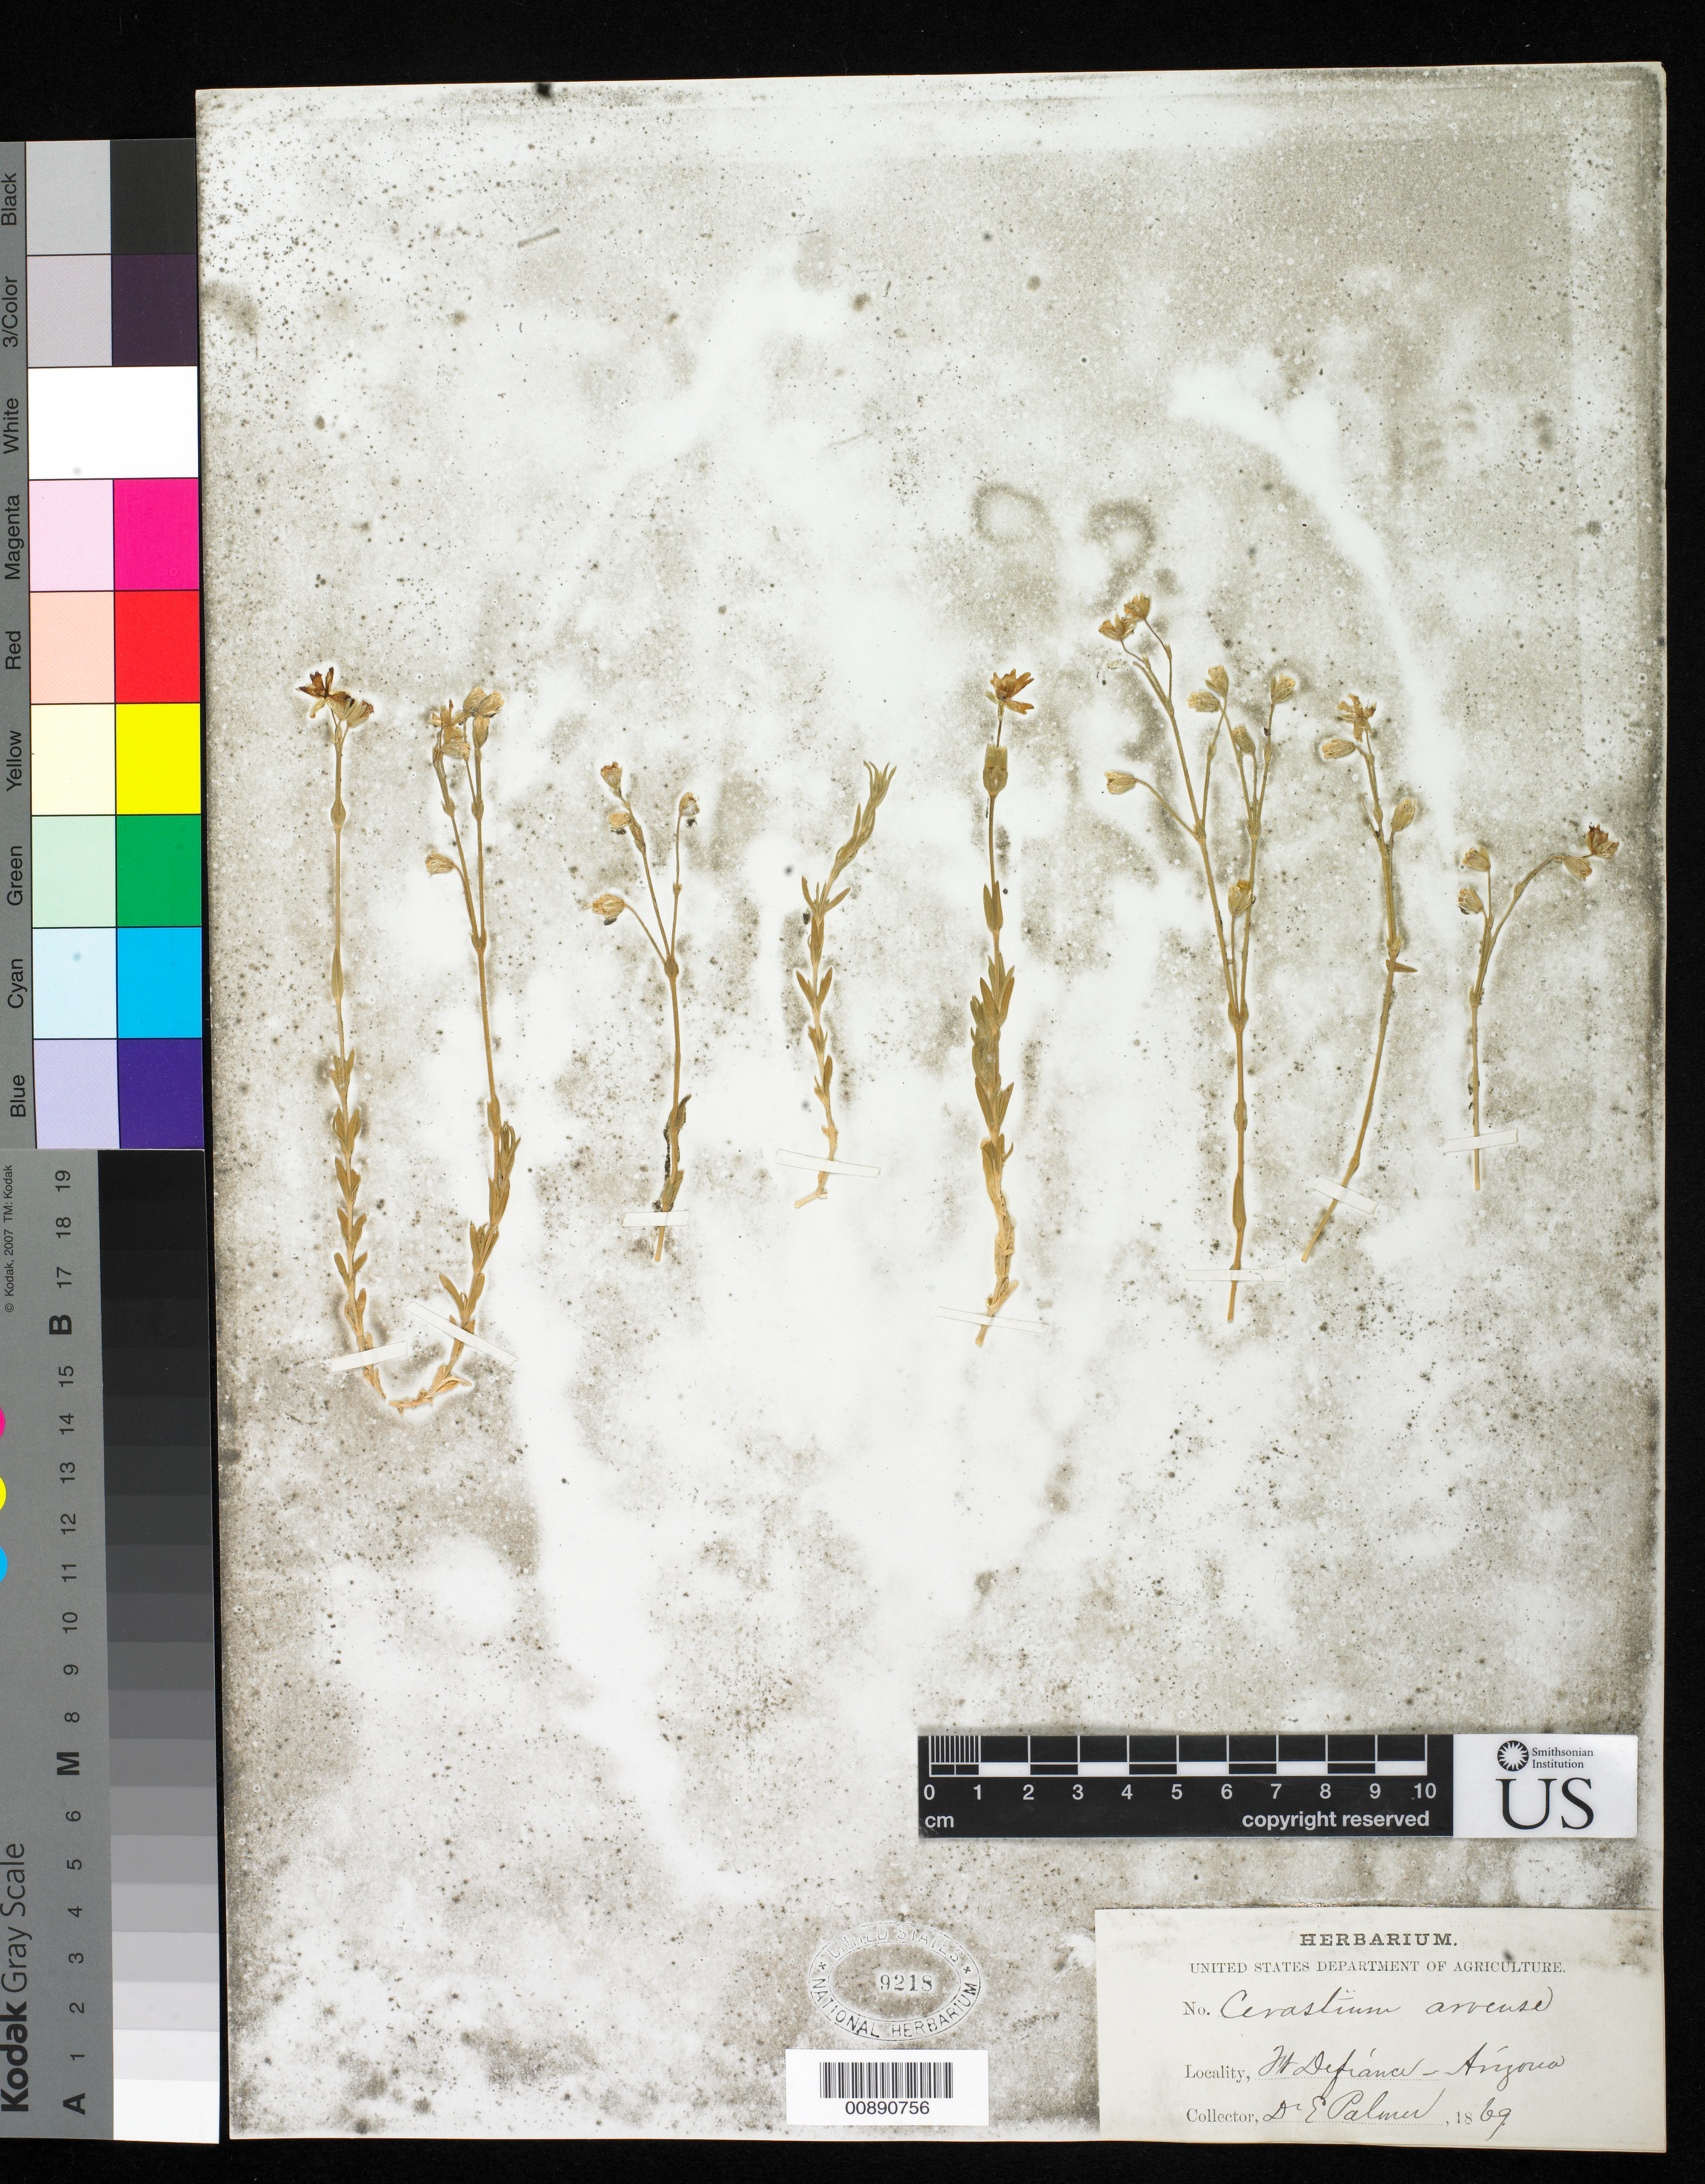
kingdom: Plantae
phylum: Tracheophyta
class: Magnoliopsida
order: Caryophyllales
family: Caryophyllaceae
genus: Cerastium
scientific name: Cerastium arvense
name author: L.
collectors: E. Palmer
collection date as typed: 1869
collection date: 1869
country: United States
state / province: Arizona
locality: Fort Defiance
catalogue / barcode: US 9218